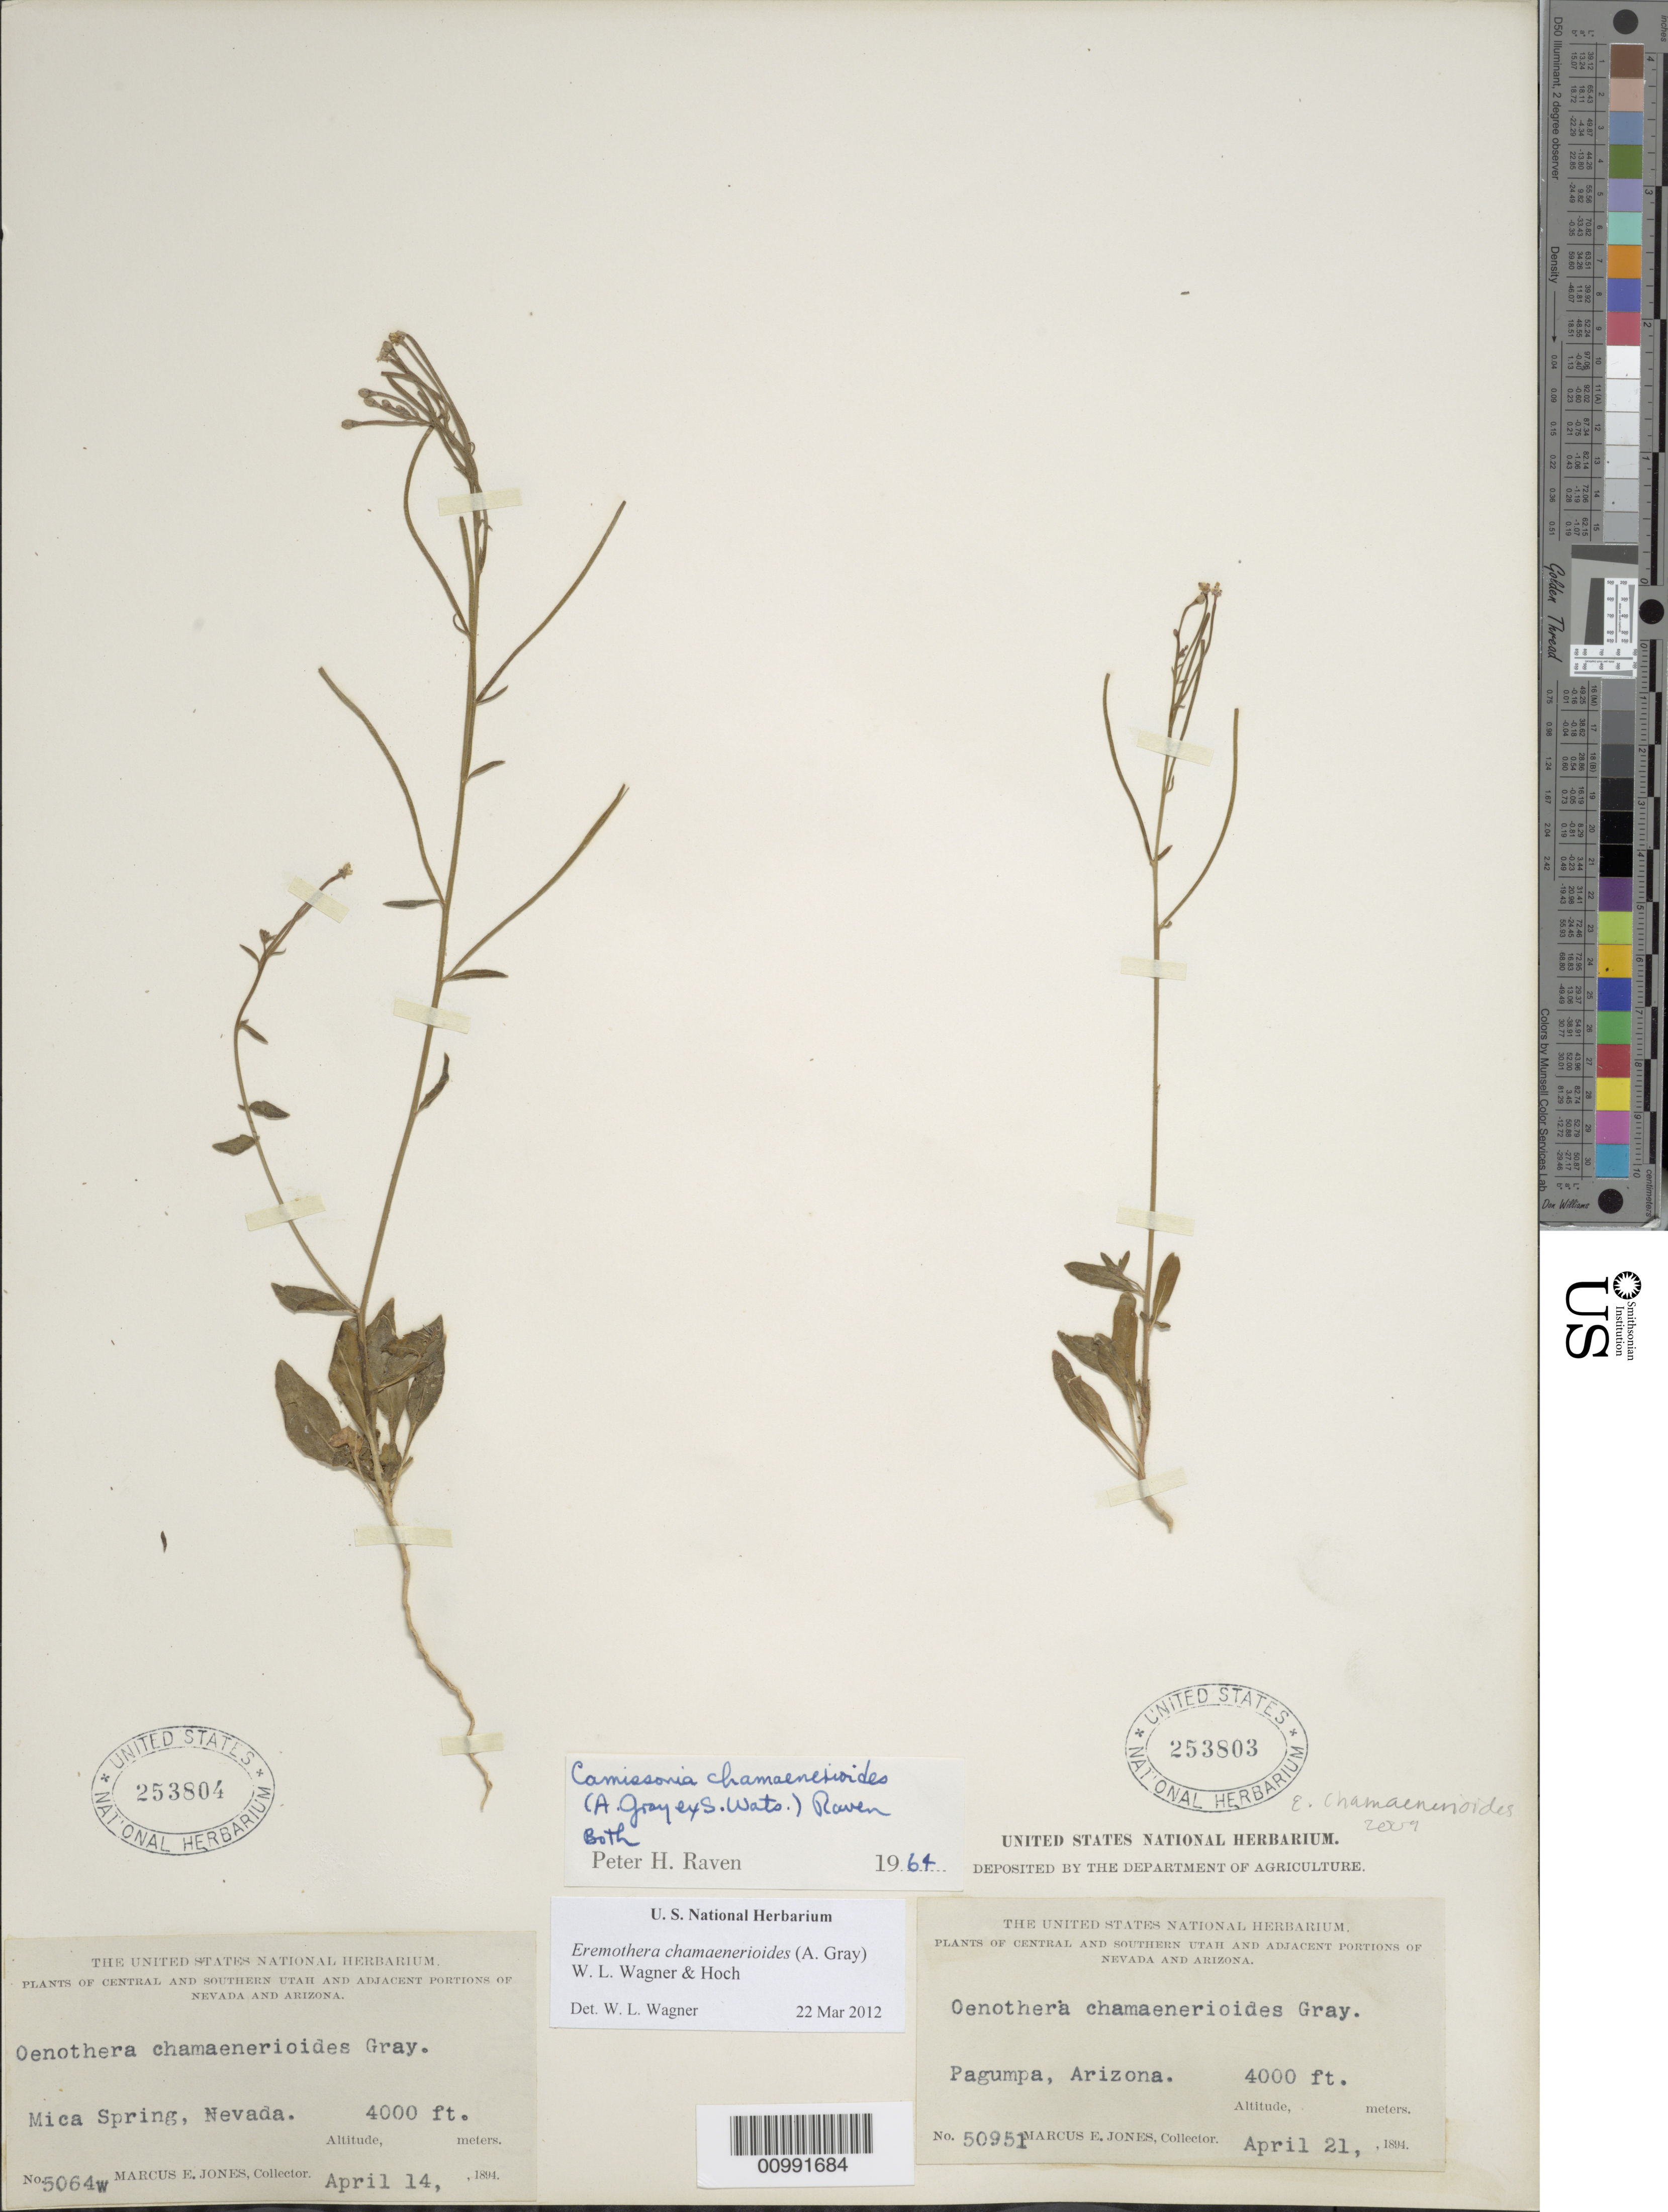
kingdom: Plantae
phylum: Tracheophyta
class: Magnoliopsida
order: Myrtales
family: Onagraceae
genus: Eremothera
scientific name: Eremothera chamaenerioides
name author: (A. Gray) W.L. Wagner & Hoch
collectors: M. E. Jones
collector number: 50951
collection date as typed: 21 Apr 1894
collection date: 1894-04-21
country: United States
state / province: Arizona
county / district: Mohave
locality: Pagumpa.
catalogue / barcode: US 253803